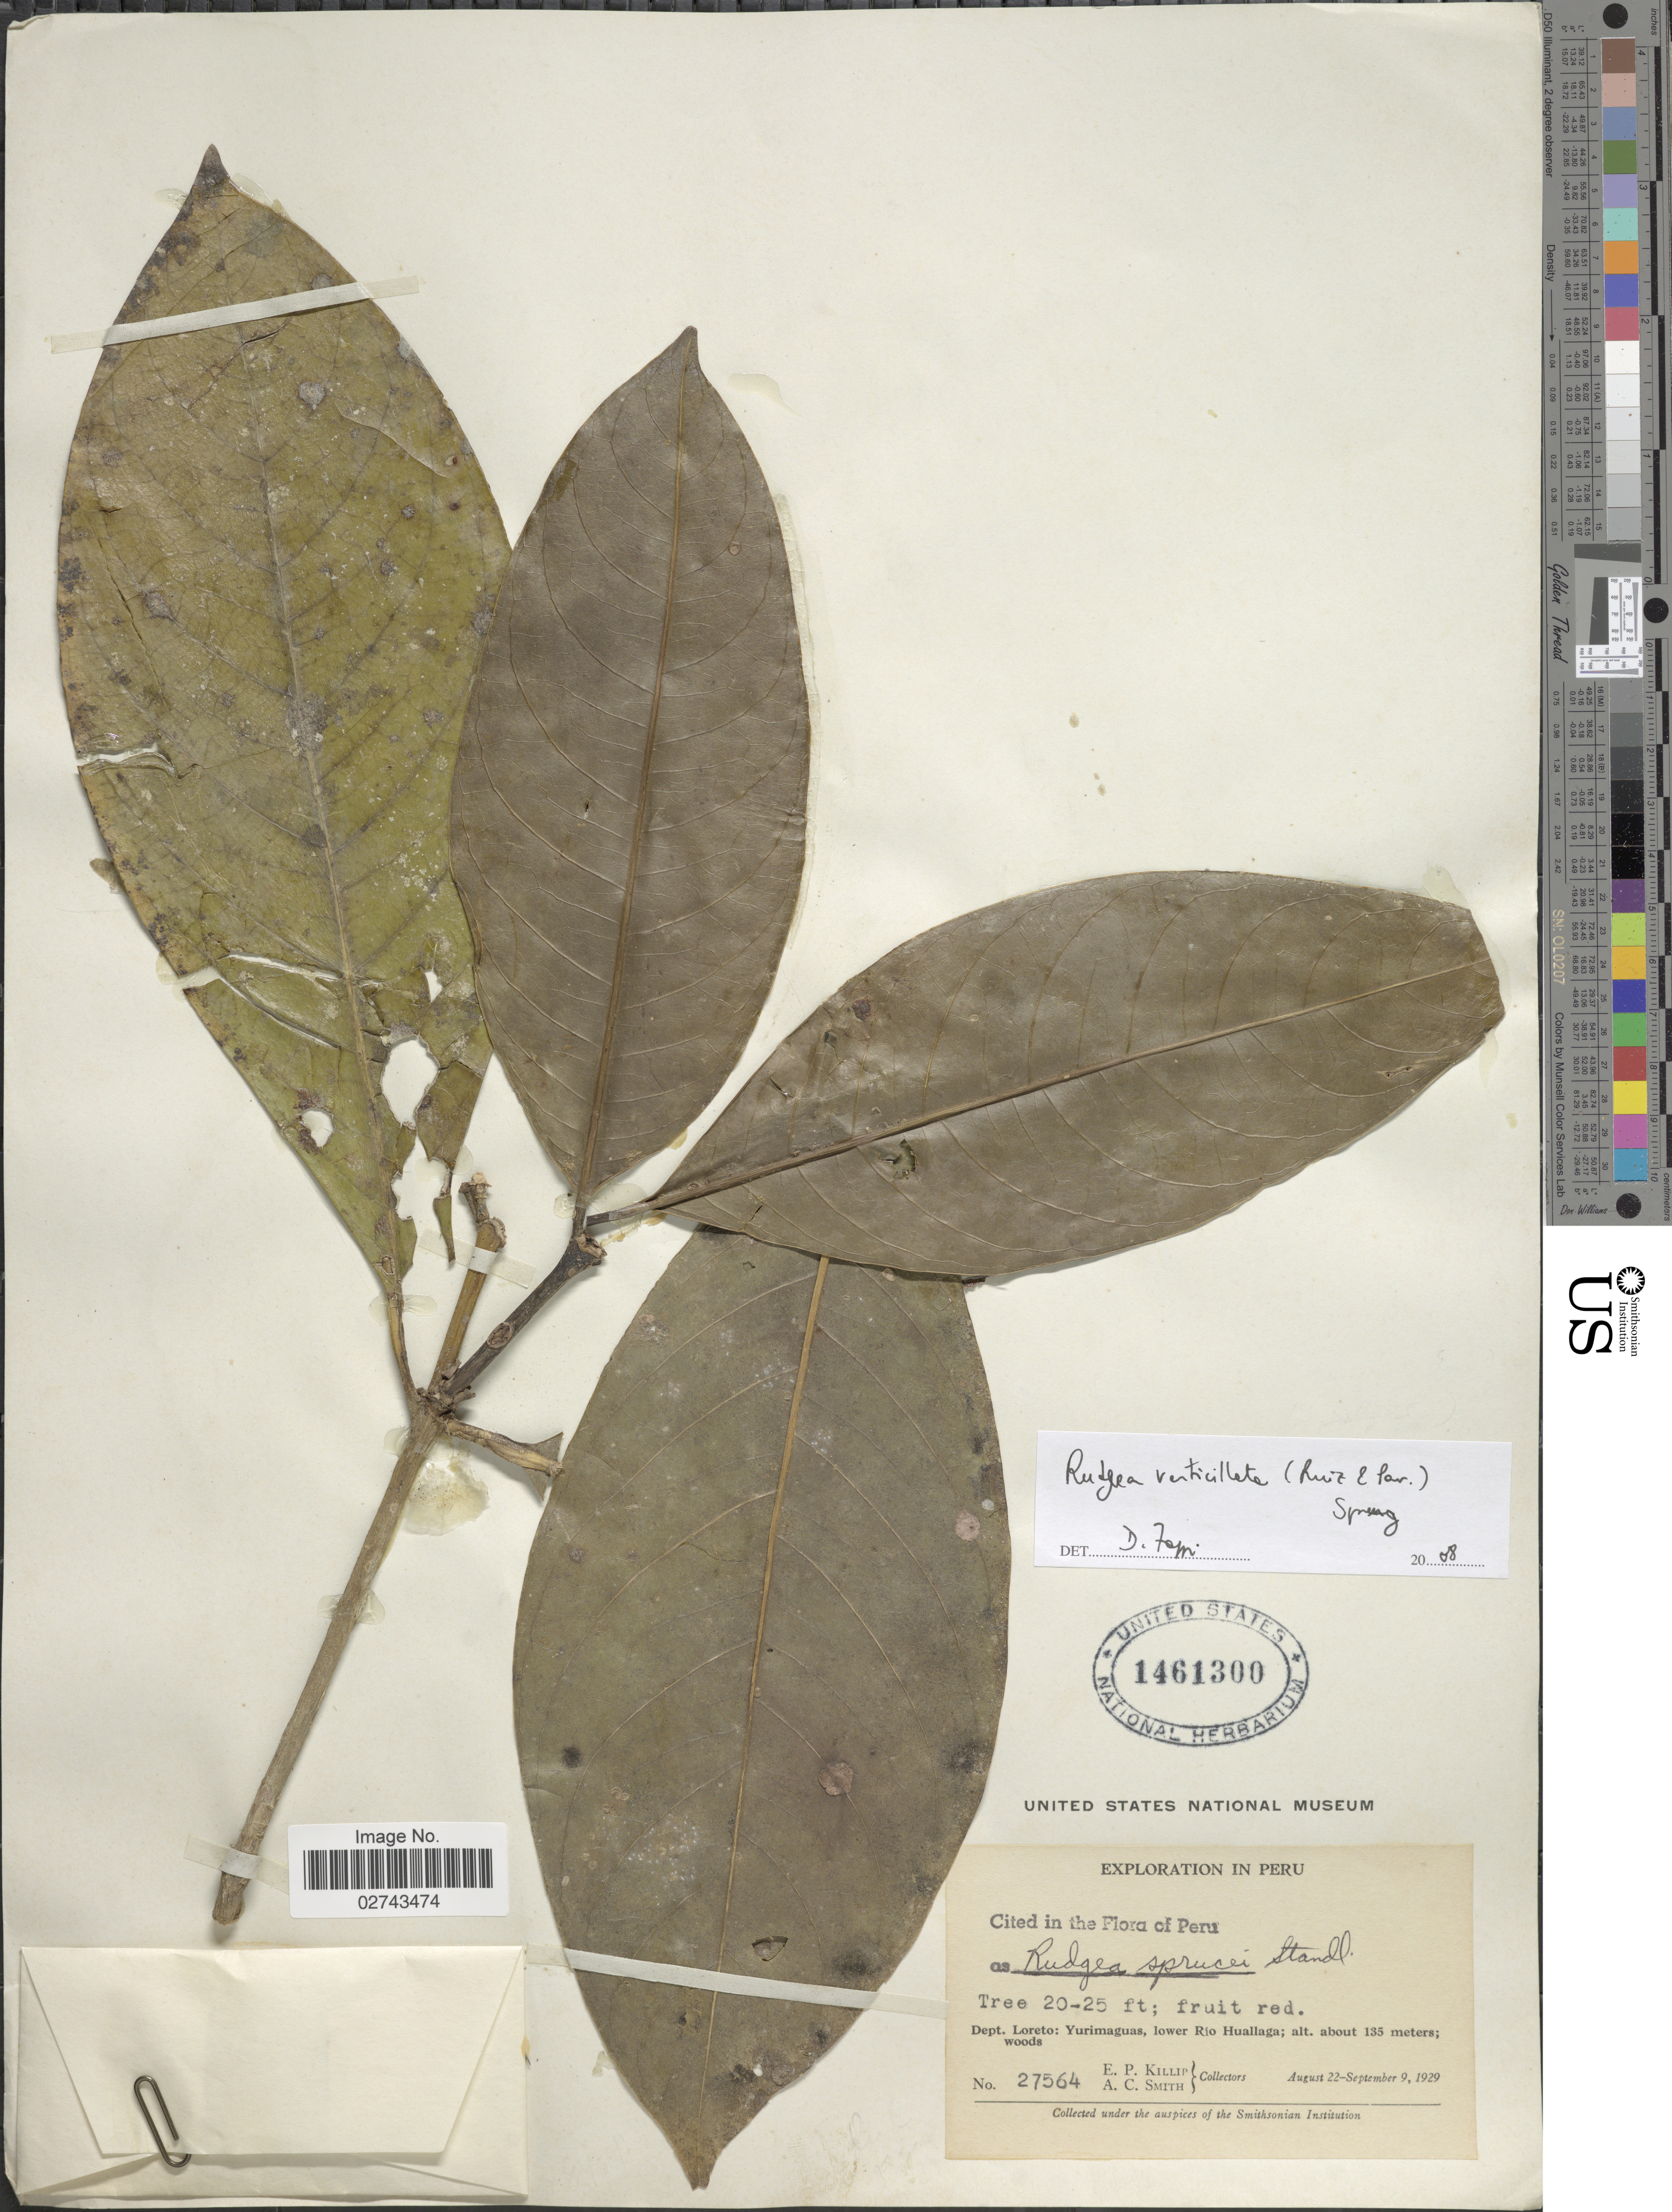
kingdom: Plantae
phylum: Tracheophyta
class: Magnoliopsida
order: Gentianales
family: Rubiaceae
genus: Rudgea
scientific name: Rudgea verticillata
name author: (Ruiz & Pav.) Spreng.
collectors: E. P. Killip & A. C. Smith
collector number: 27564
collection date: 1929-08-22/1929-09-09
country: Peru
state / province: Loreto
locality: Dept. Loreto: Yurimaguas, lower Rio Huallaga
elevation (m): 135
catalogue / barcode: US 1461300